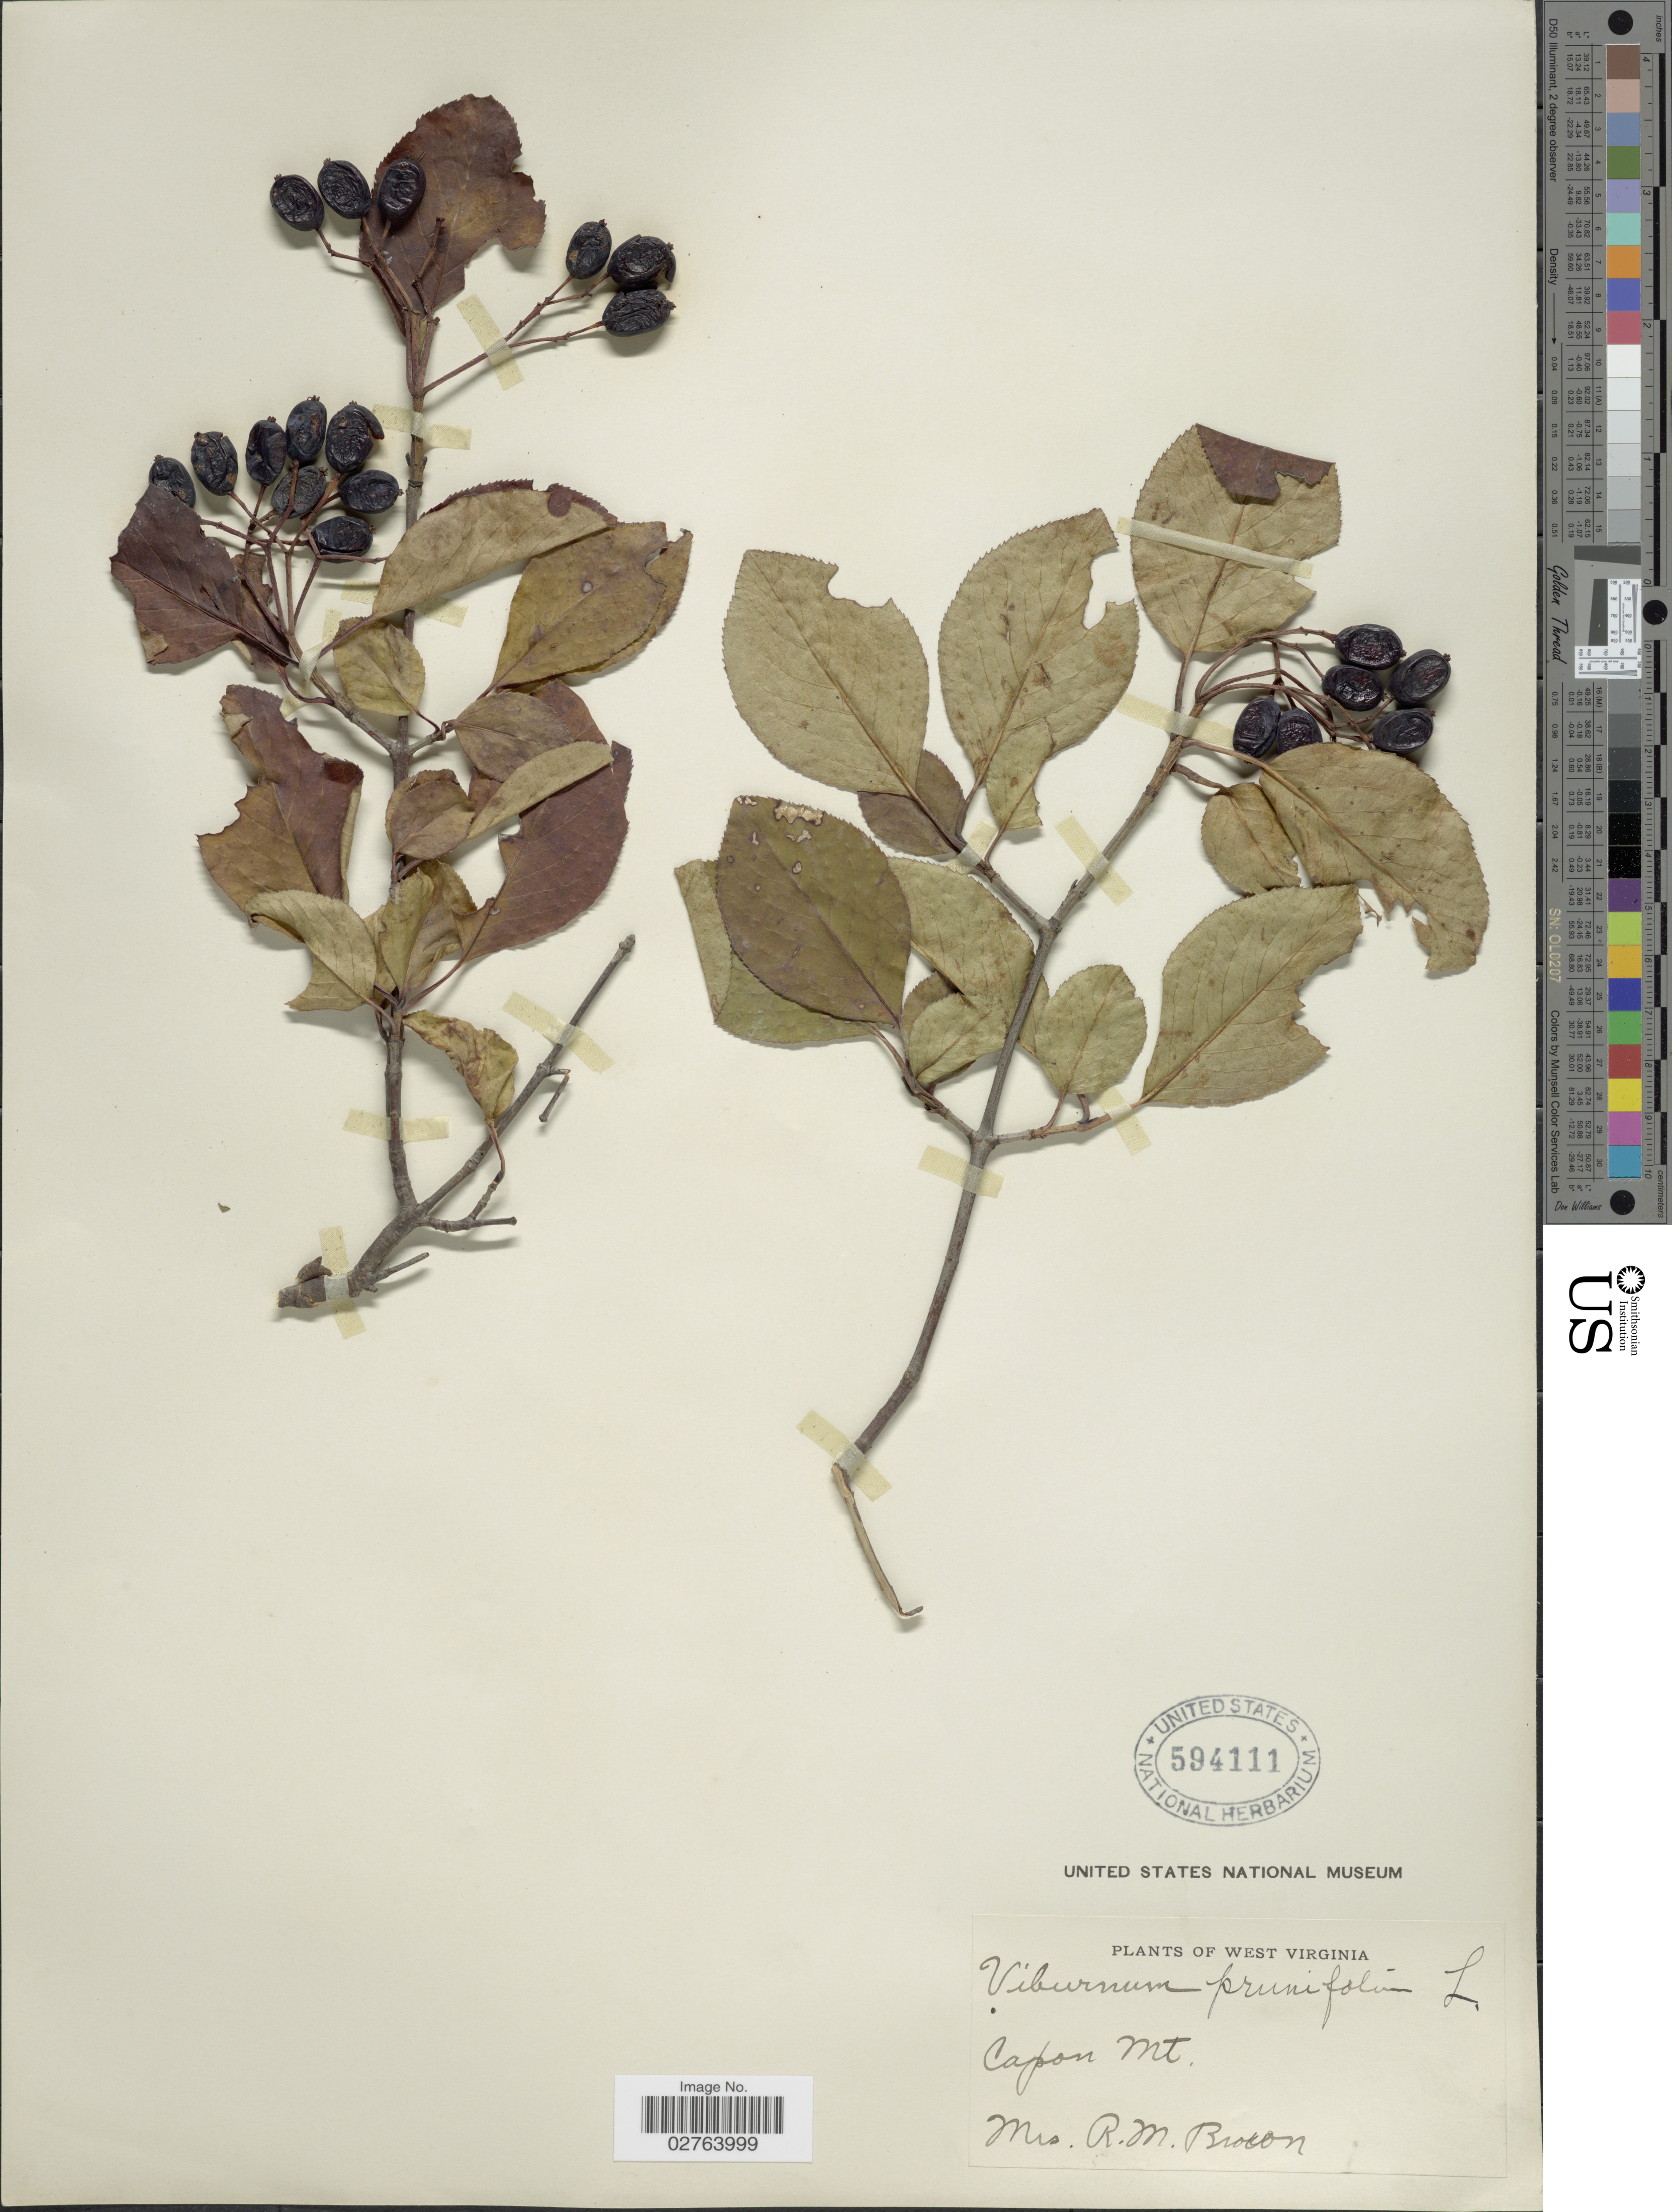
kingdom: Plantae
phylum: Tracheophyta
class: Magnoliopsida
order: Dipsacales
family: Viburnaceae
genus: Viburnum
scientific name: Viburnum prunifolium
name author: L.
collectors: R. Brocon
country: United States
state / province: West Virginia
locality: Capon Mt.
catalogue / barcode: US 594111